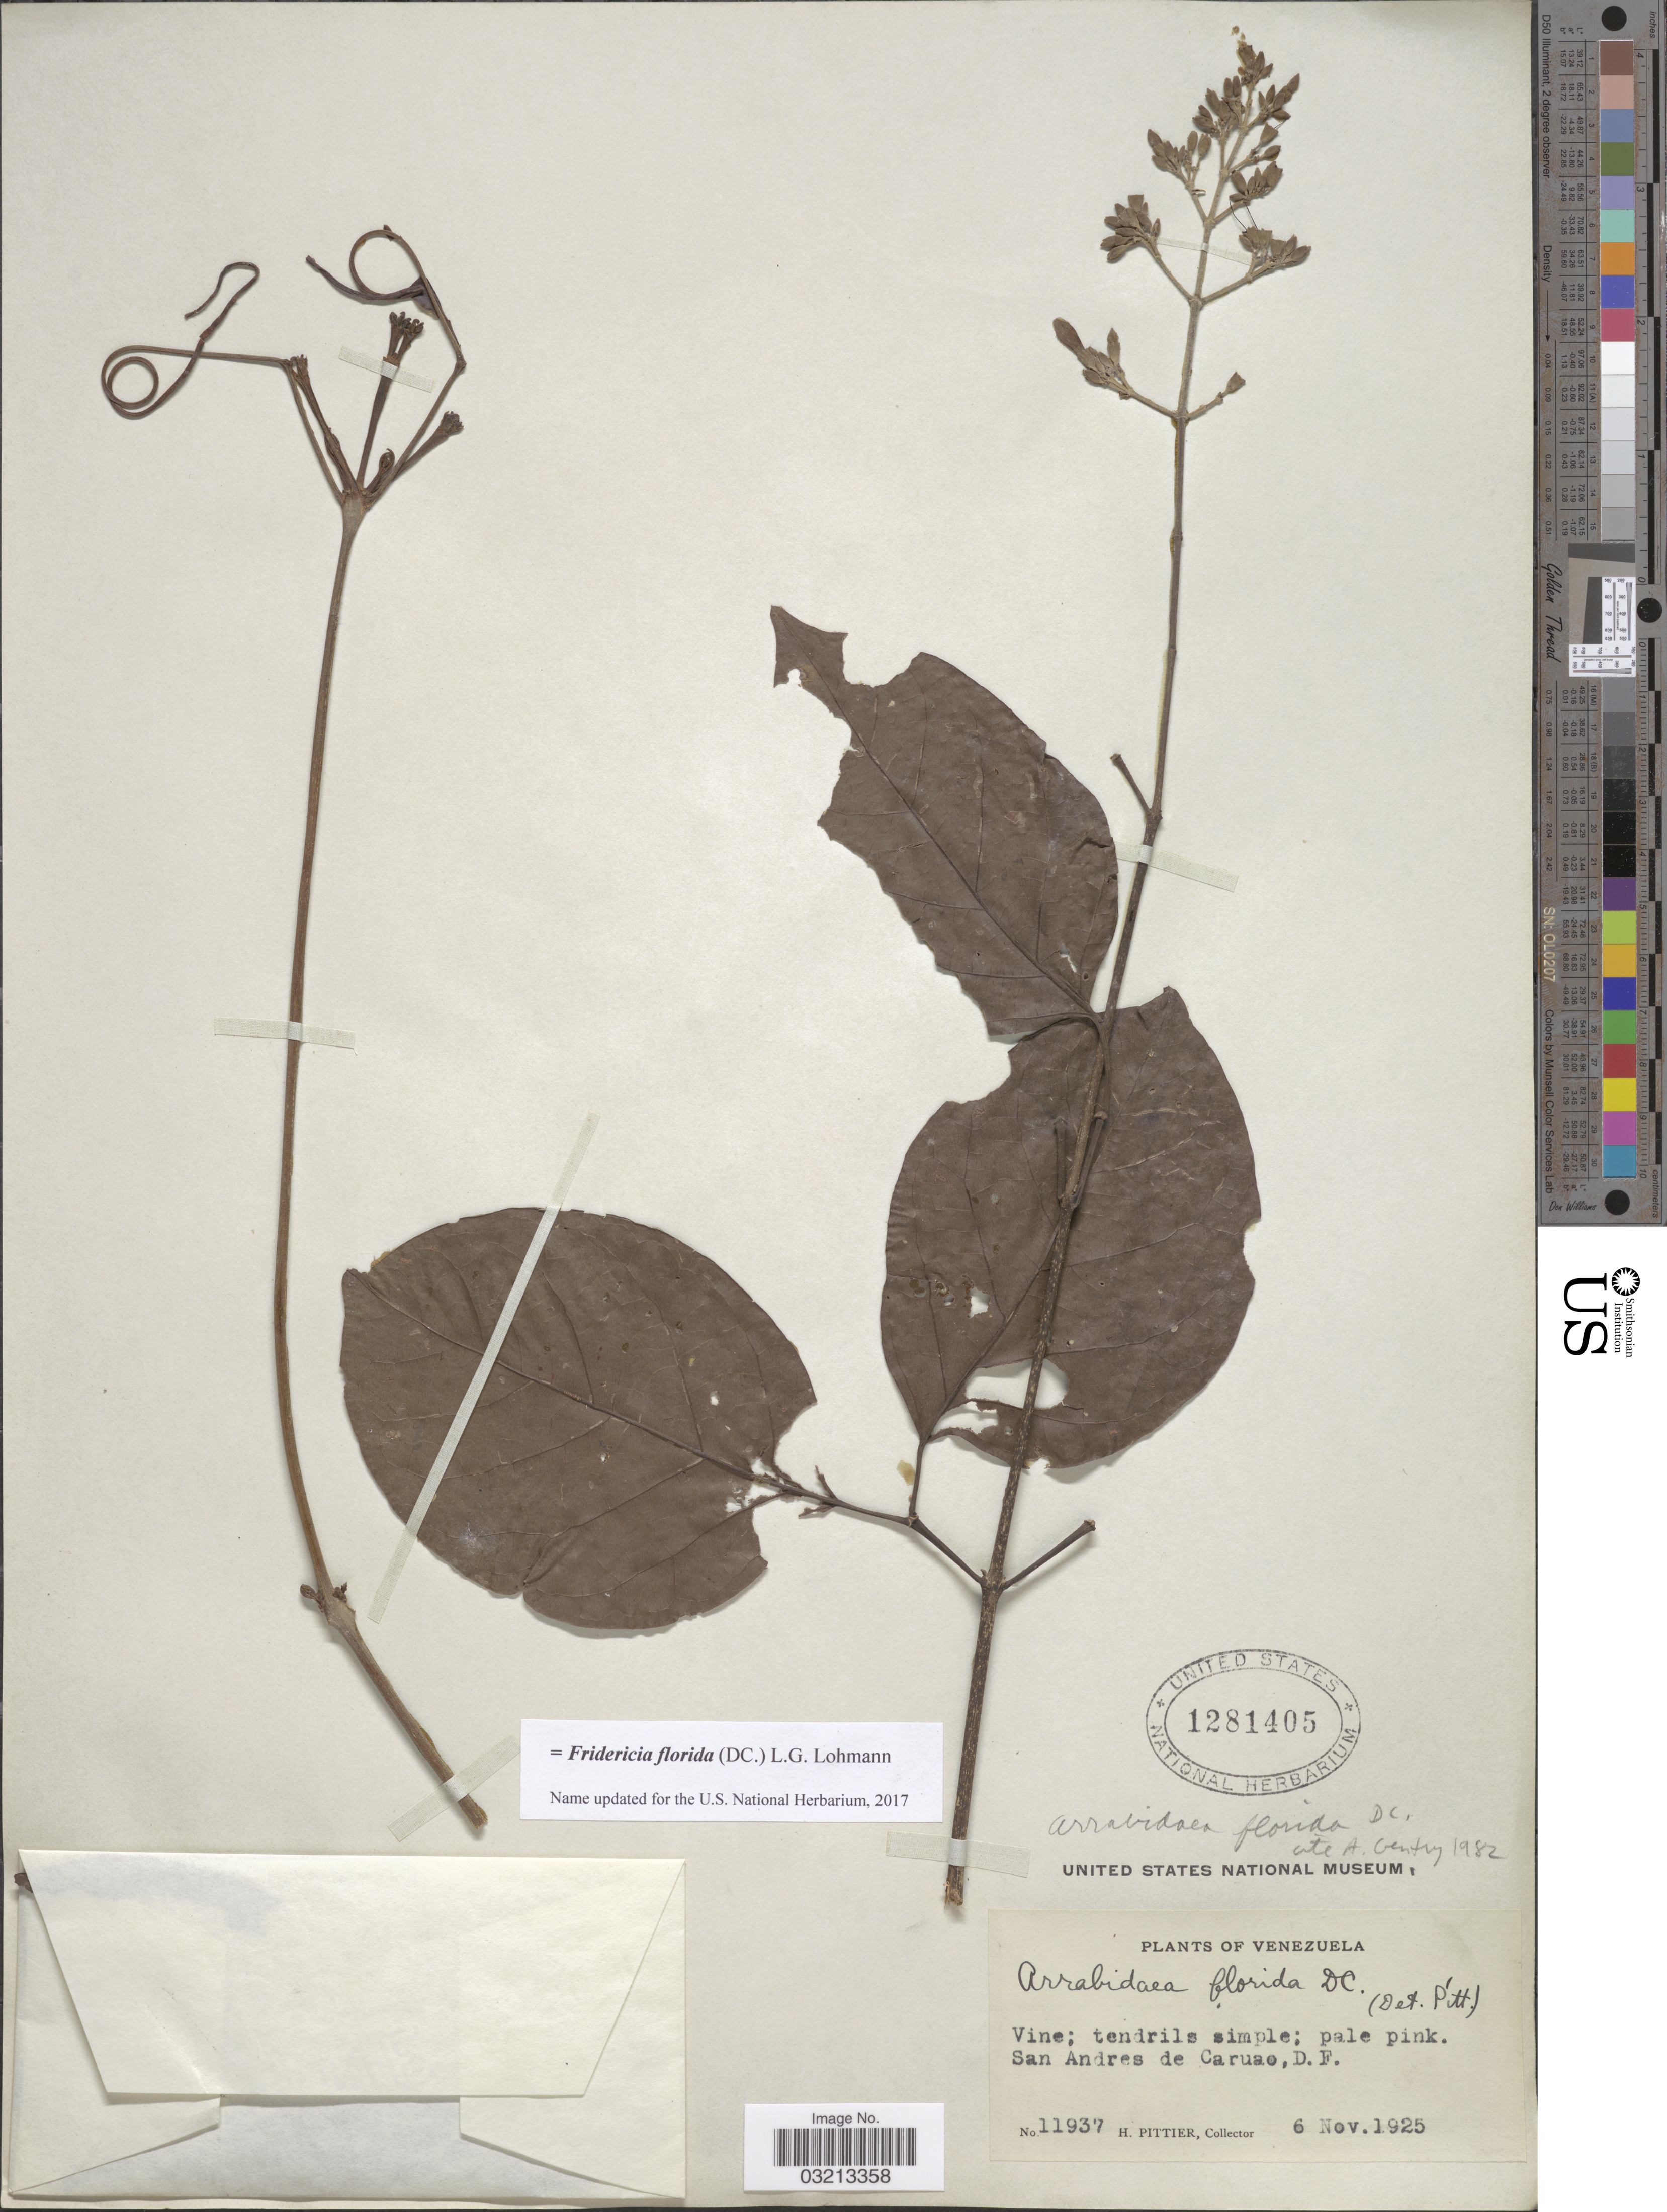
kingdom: Plantae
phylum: Tracheophyta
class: Magnoliopsida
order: Lamiales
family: Bignoniaceae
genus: Fridericia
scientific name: Fridericia florida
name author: (DC.) L.G. Lohmann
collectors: H. F. Pittier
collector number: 11937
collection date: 1925-11-06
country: Venezuela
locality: San Andres de Caruao, D.F.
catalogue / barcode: US 1281405